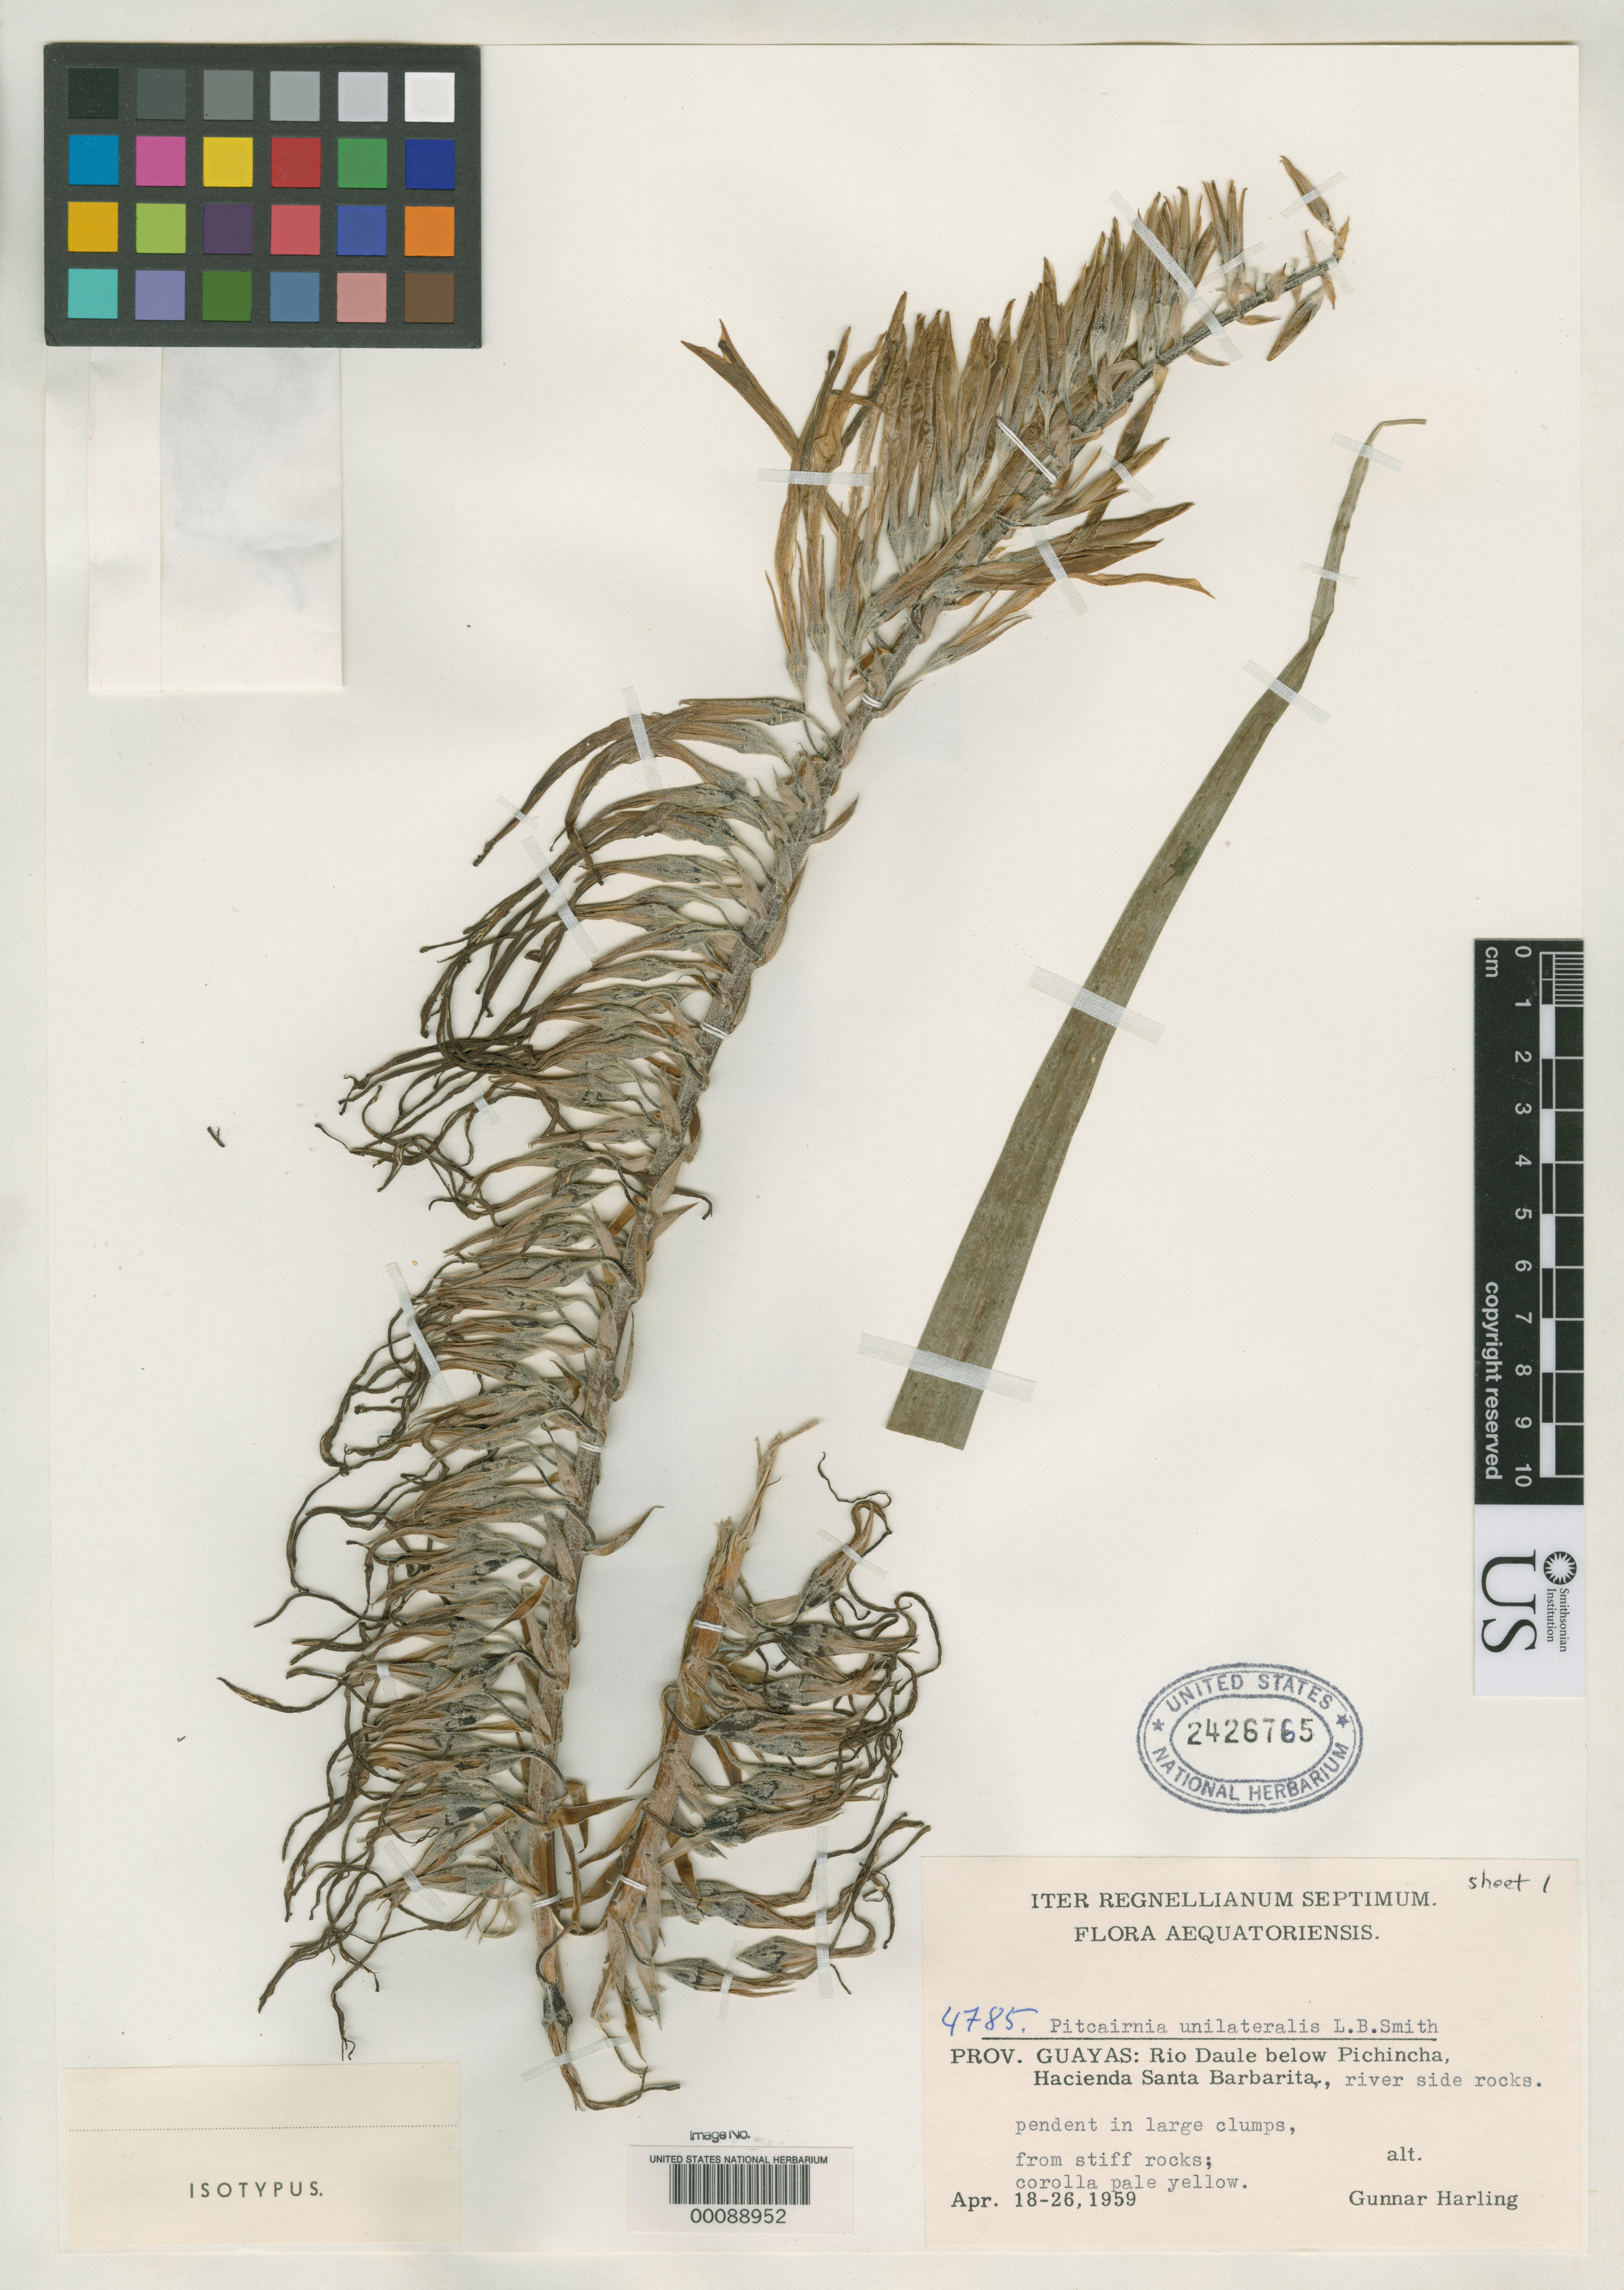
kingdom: Plantae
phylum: Tracheophyta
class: Liliopsida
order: Poales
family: Bromeliaceae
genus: Pitcairnia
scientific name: Pitcairnia unilateralis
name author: L.B. Sm.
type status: Isotype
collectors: G. Harling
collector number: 4785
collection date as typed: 18 Apr 1959 to 26 Apr 1959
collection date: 1959-04-18/1959-04-26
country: Ecuador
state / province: Guayas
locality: Rio Daule below Pinchincha, Hacienda Santa Barbarita.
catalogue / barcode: US 2426765